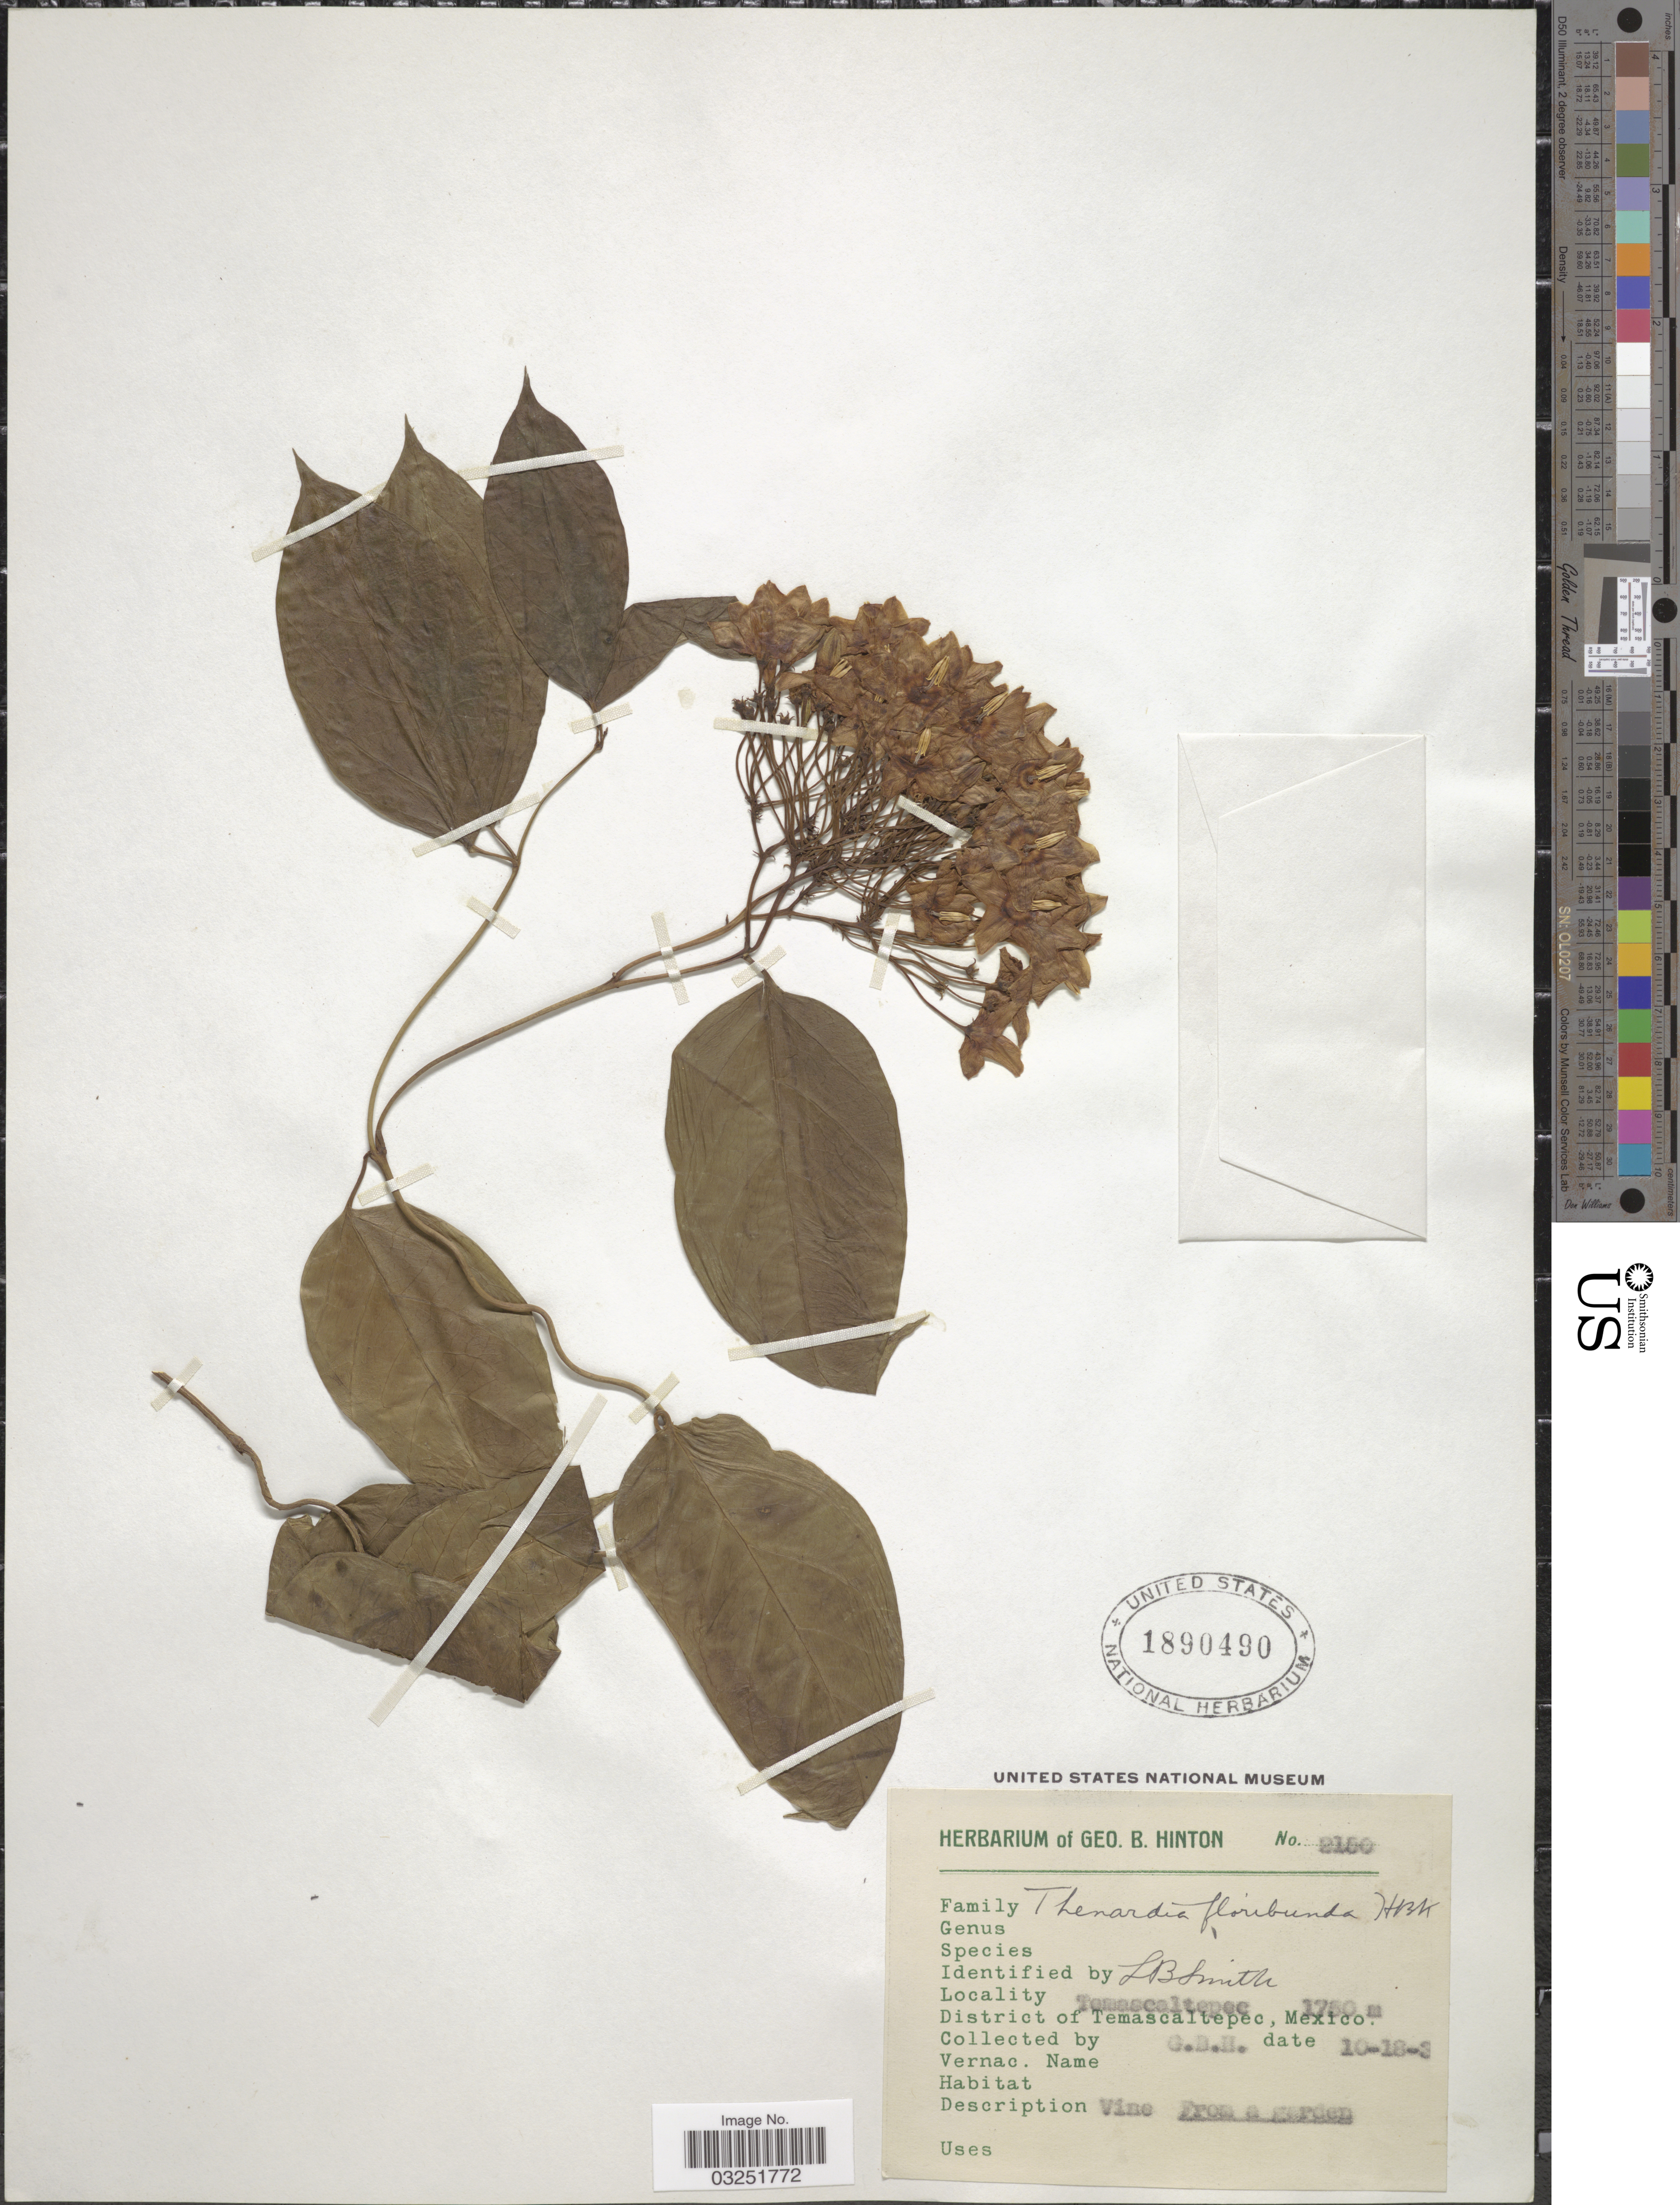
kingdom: Plantae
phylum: Tracheophyta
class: Magnoliopsida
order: Gentianales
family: Apocynaceae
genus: Thenardia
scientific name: Thenardia floribunda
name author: Kunth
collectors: G. B. Hinton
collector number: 2100*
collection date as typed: Transcribed d/m/y: 18/10/30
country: Mexico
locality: Temascaltepec, District of Temascaltepec, Mexico.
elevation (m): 1750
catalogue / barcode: US 1890490